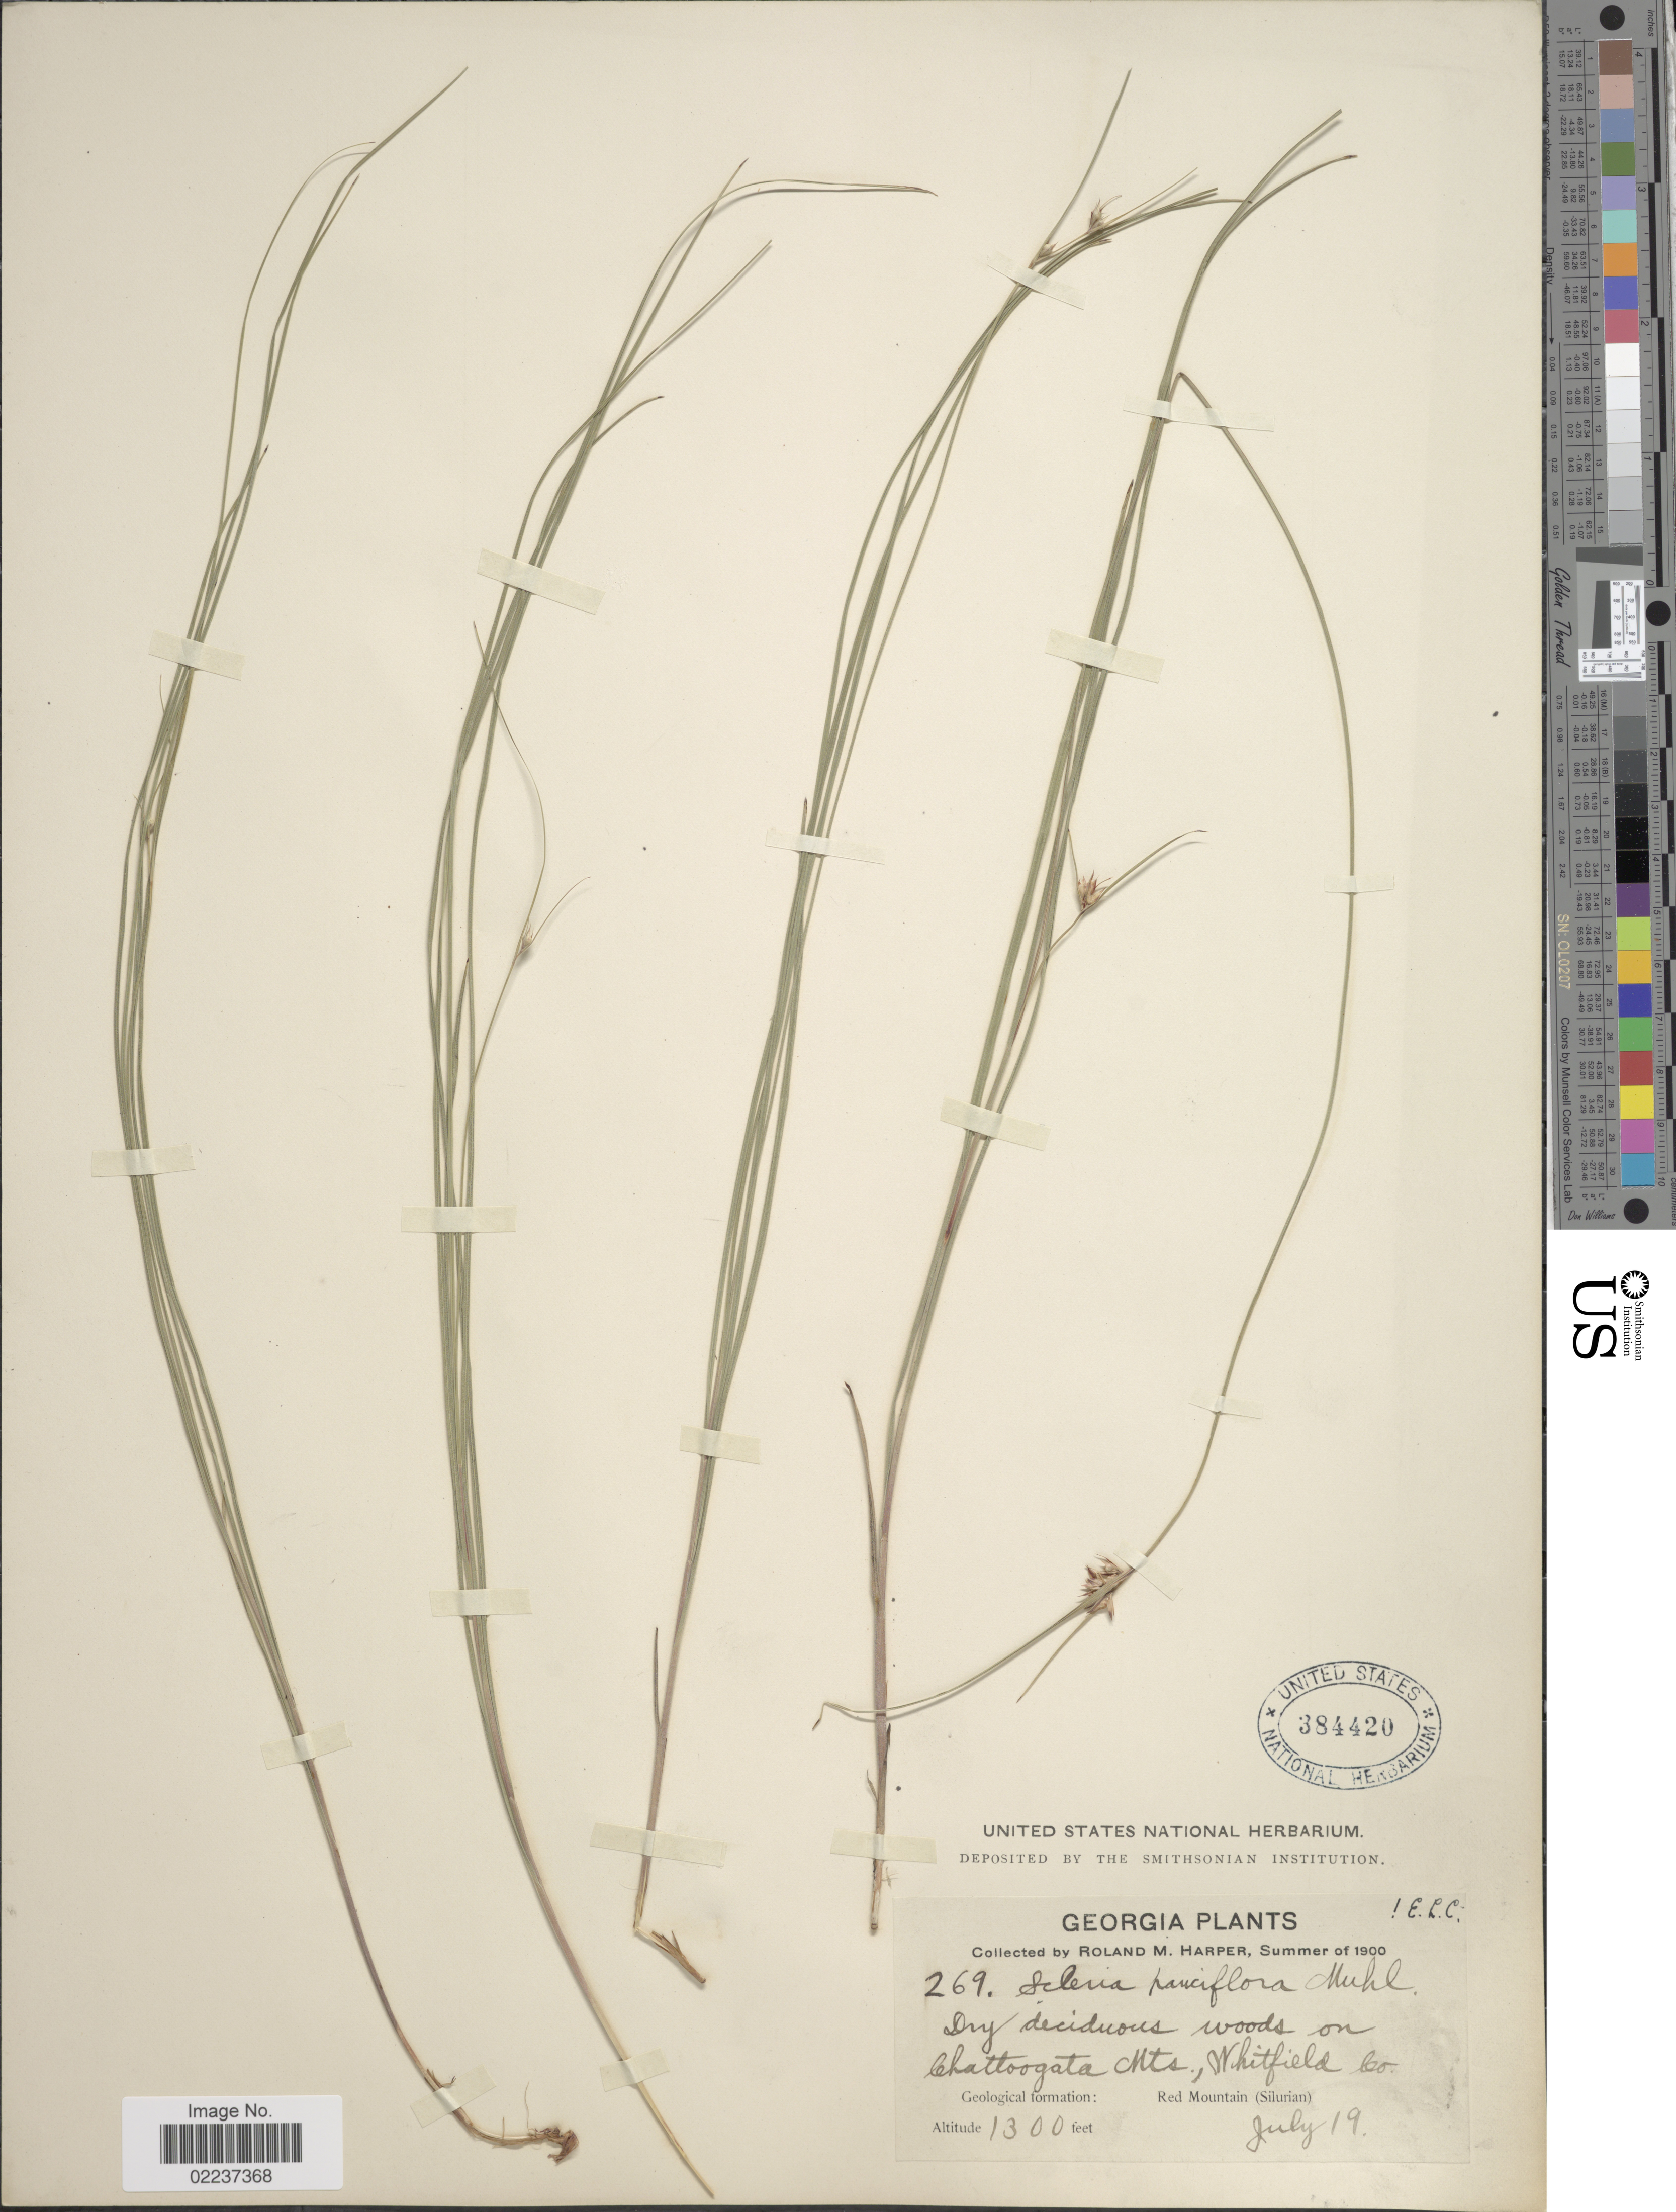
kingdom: Plantae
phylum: Tracheophyta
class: Liliopsida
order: Poales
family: Cyperaceae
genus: Scleria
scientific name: Scleria pauciflora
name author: Muhl. ex Willd.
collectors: R. M. Harper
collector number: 269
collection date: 1900-07-19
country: United States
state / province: Georgia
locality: Dry deciduous woods on Chattoogata Mts., Whitfield Co., Red Mountain (Silurian)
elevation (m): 396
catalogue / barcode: US 384420